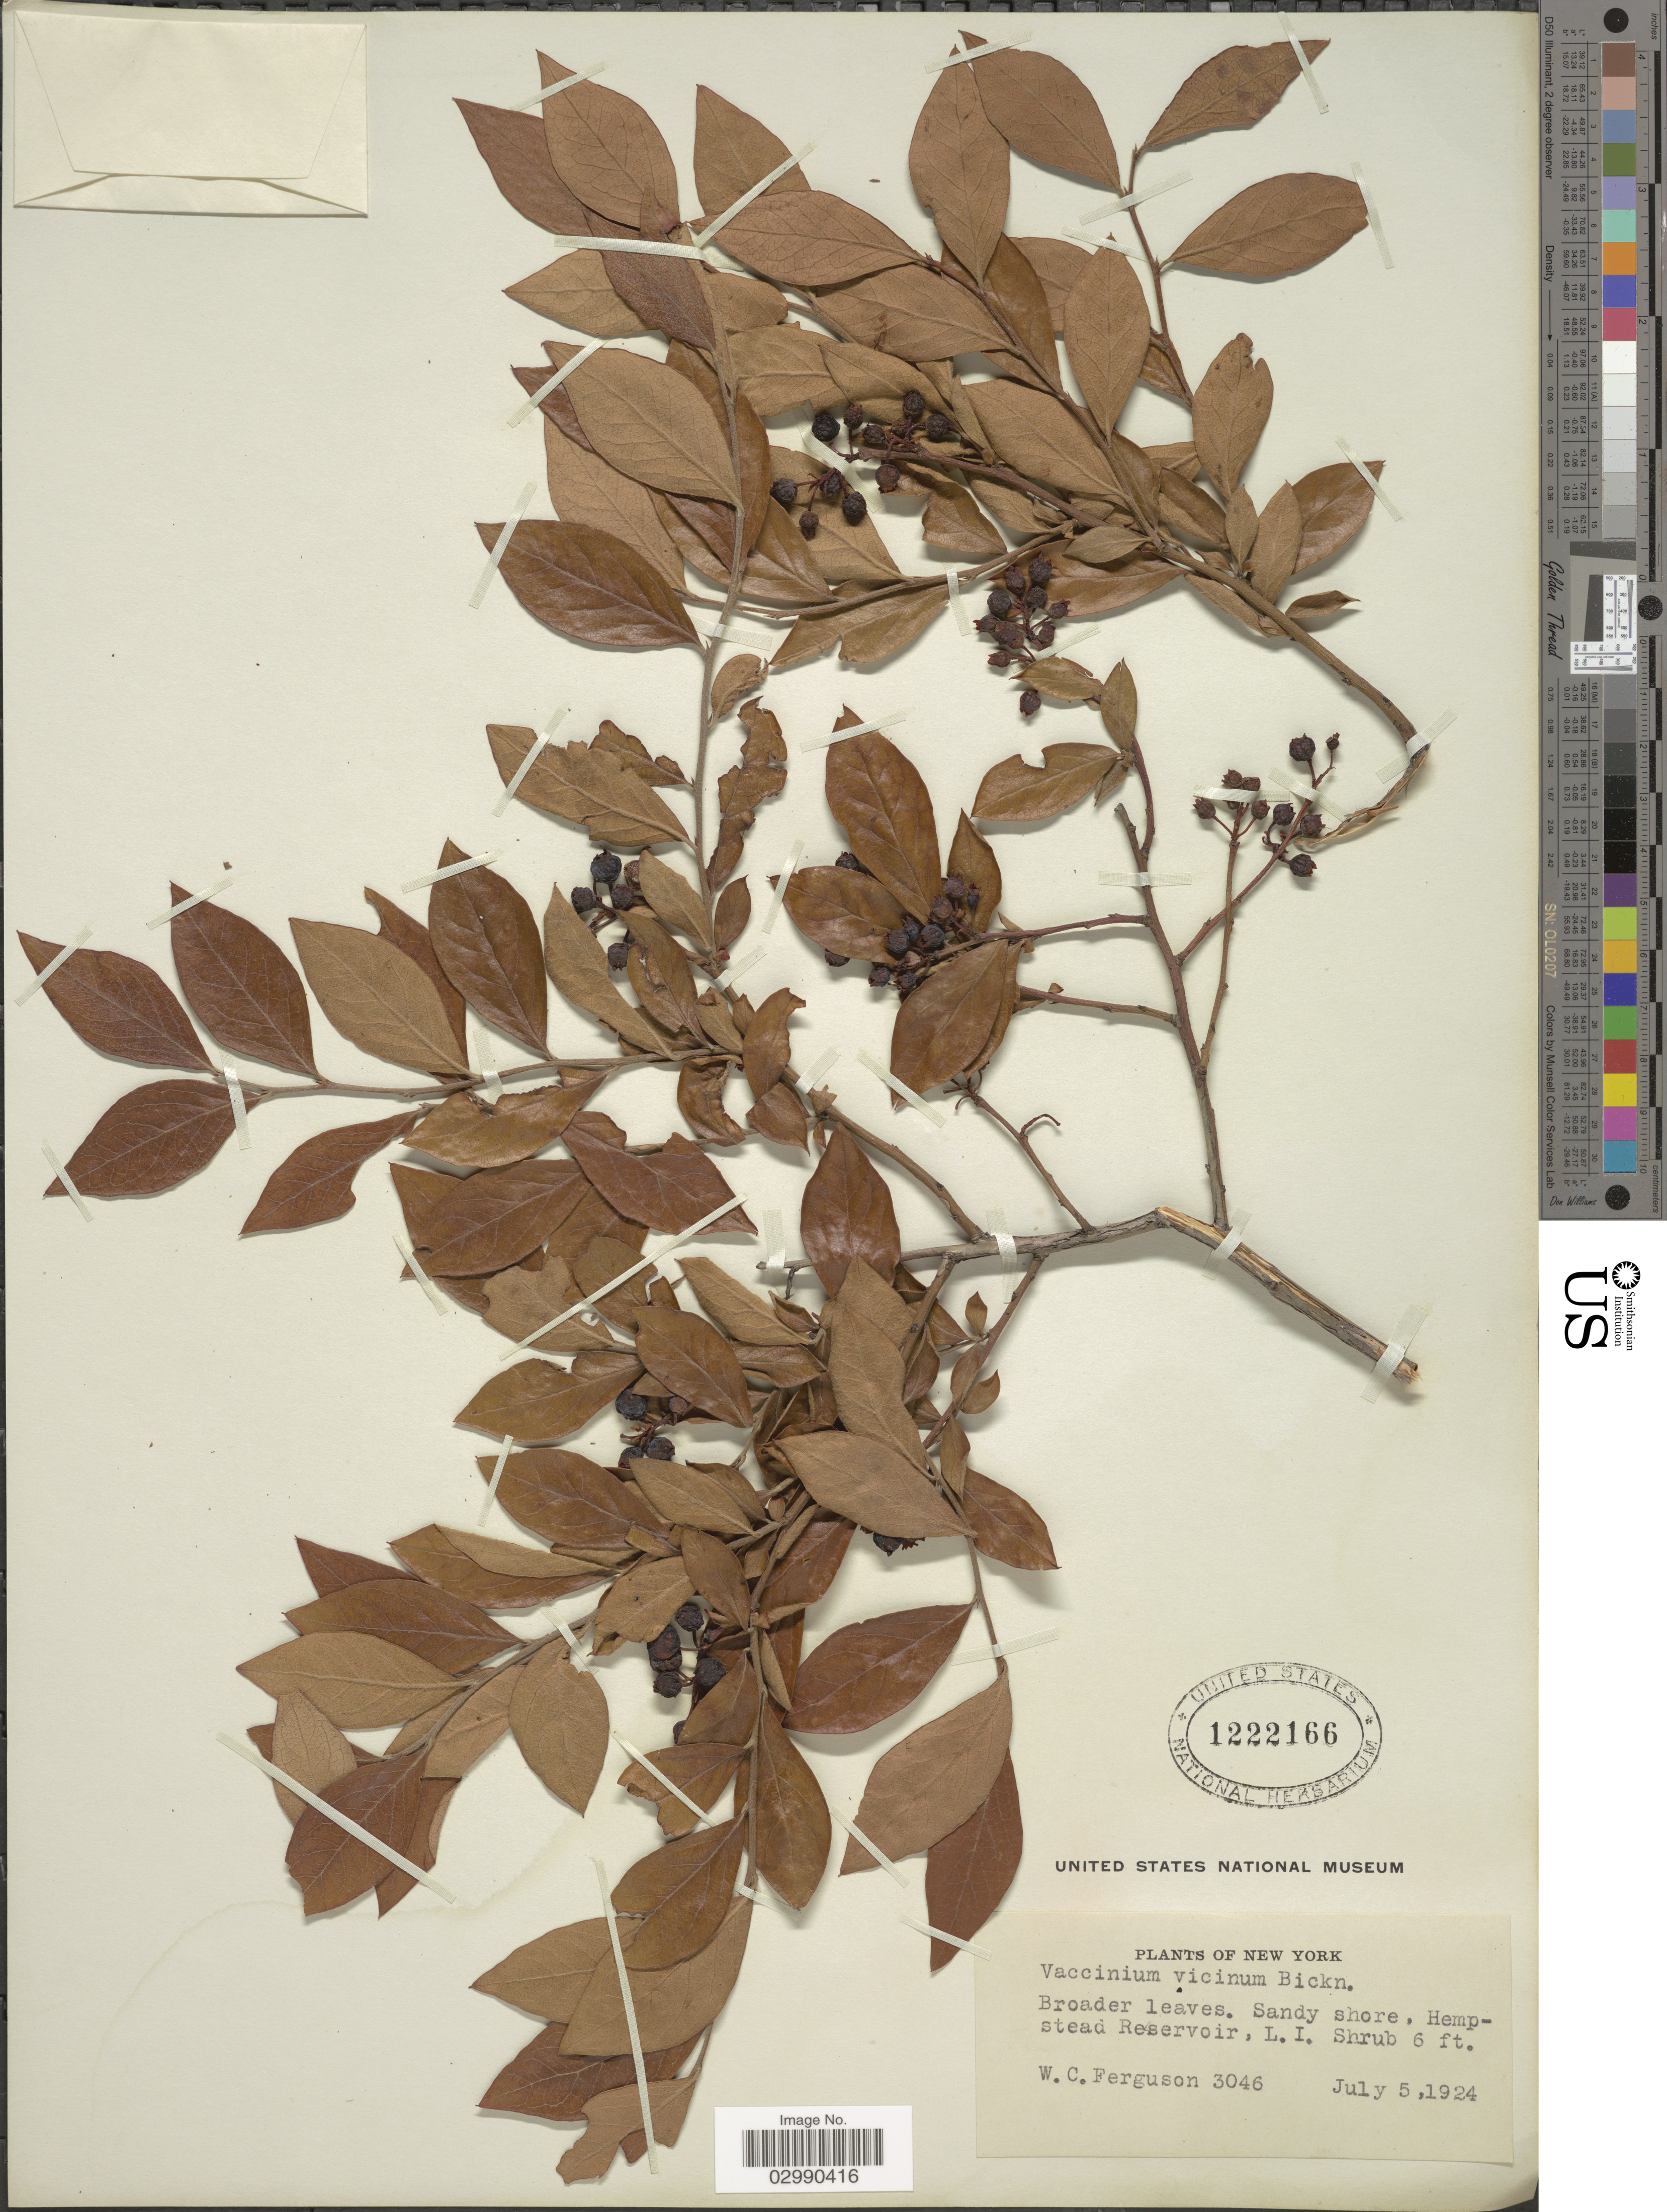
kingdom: Plantae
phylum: Tracheophyta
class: Magnoliopsida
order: Ericales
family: Ericaceae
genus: Vaccinium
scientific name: Vaccinium vicinum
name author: E.P. Bicknell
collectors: W. Ferguson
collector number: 3046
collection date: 1924-07-05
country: United States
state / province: New York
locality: Hempstead Reservoir, L.I.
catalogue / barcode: US 1222166